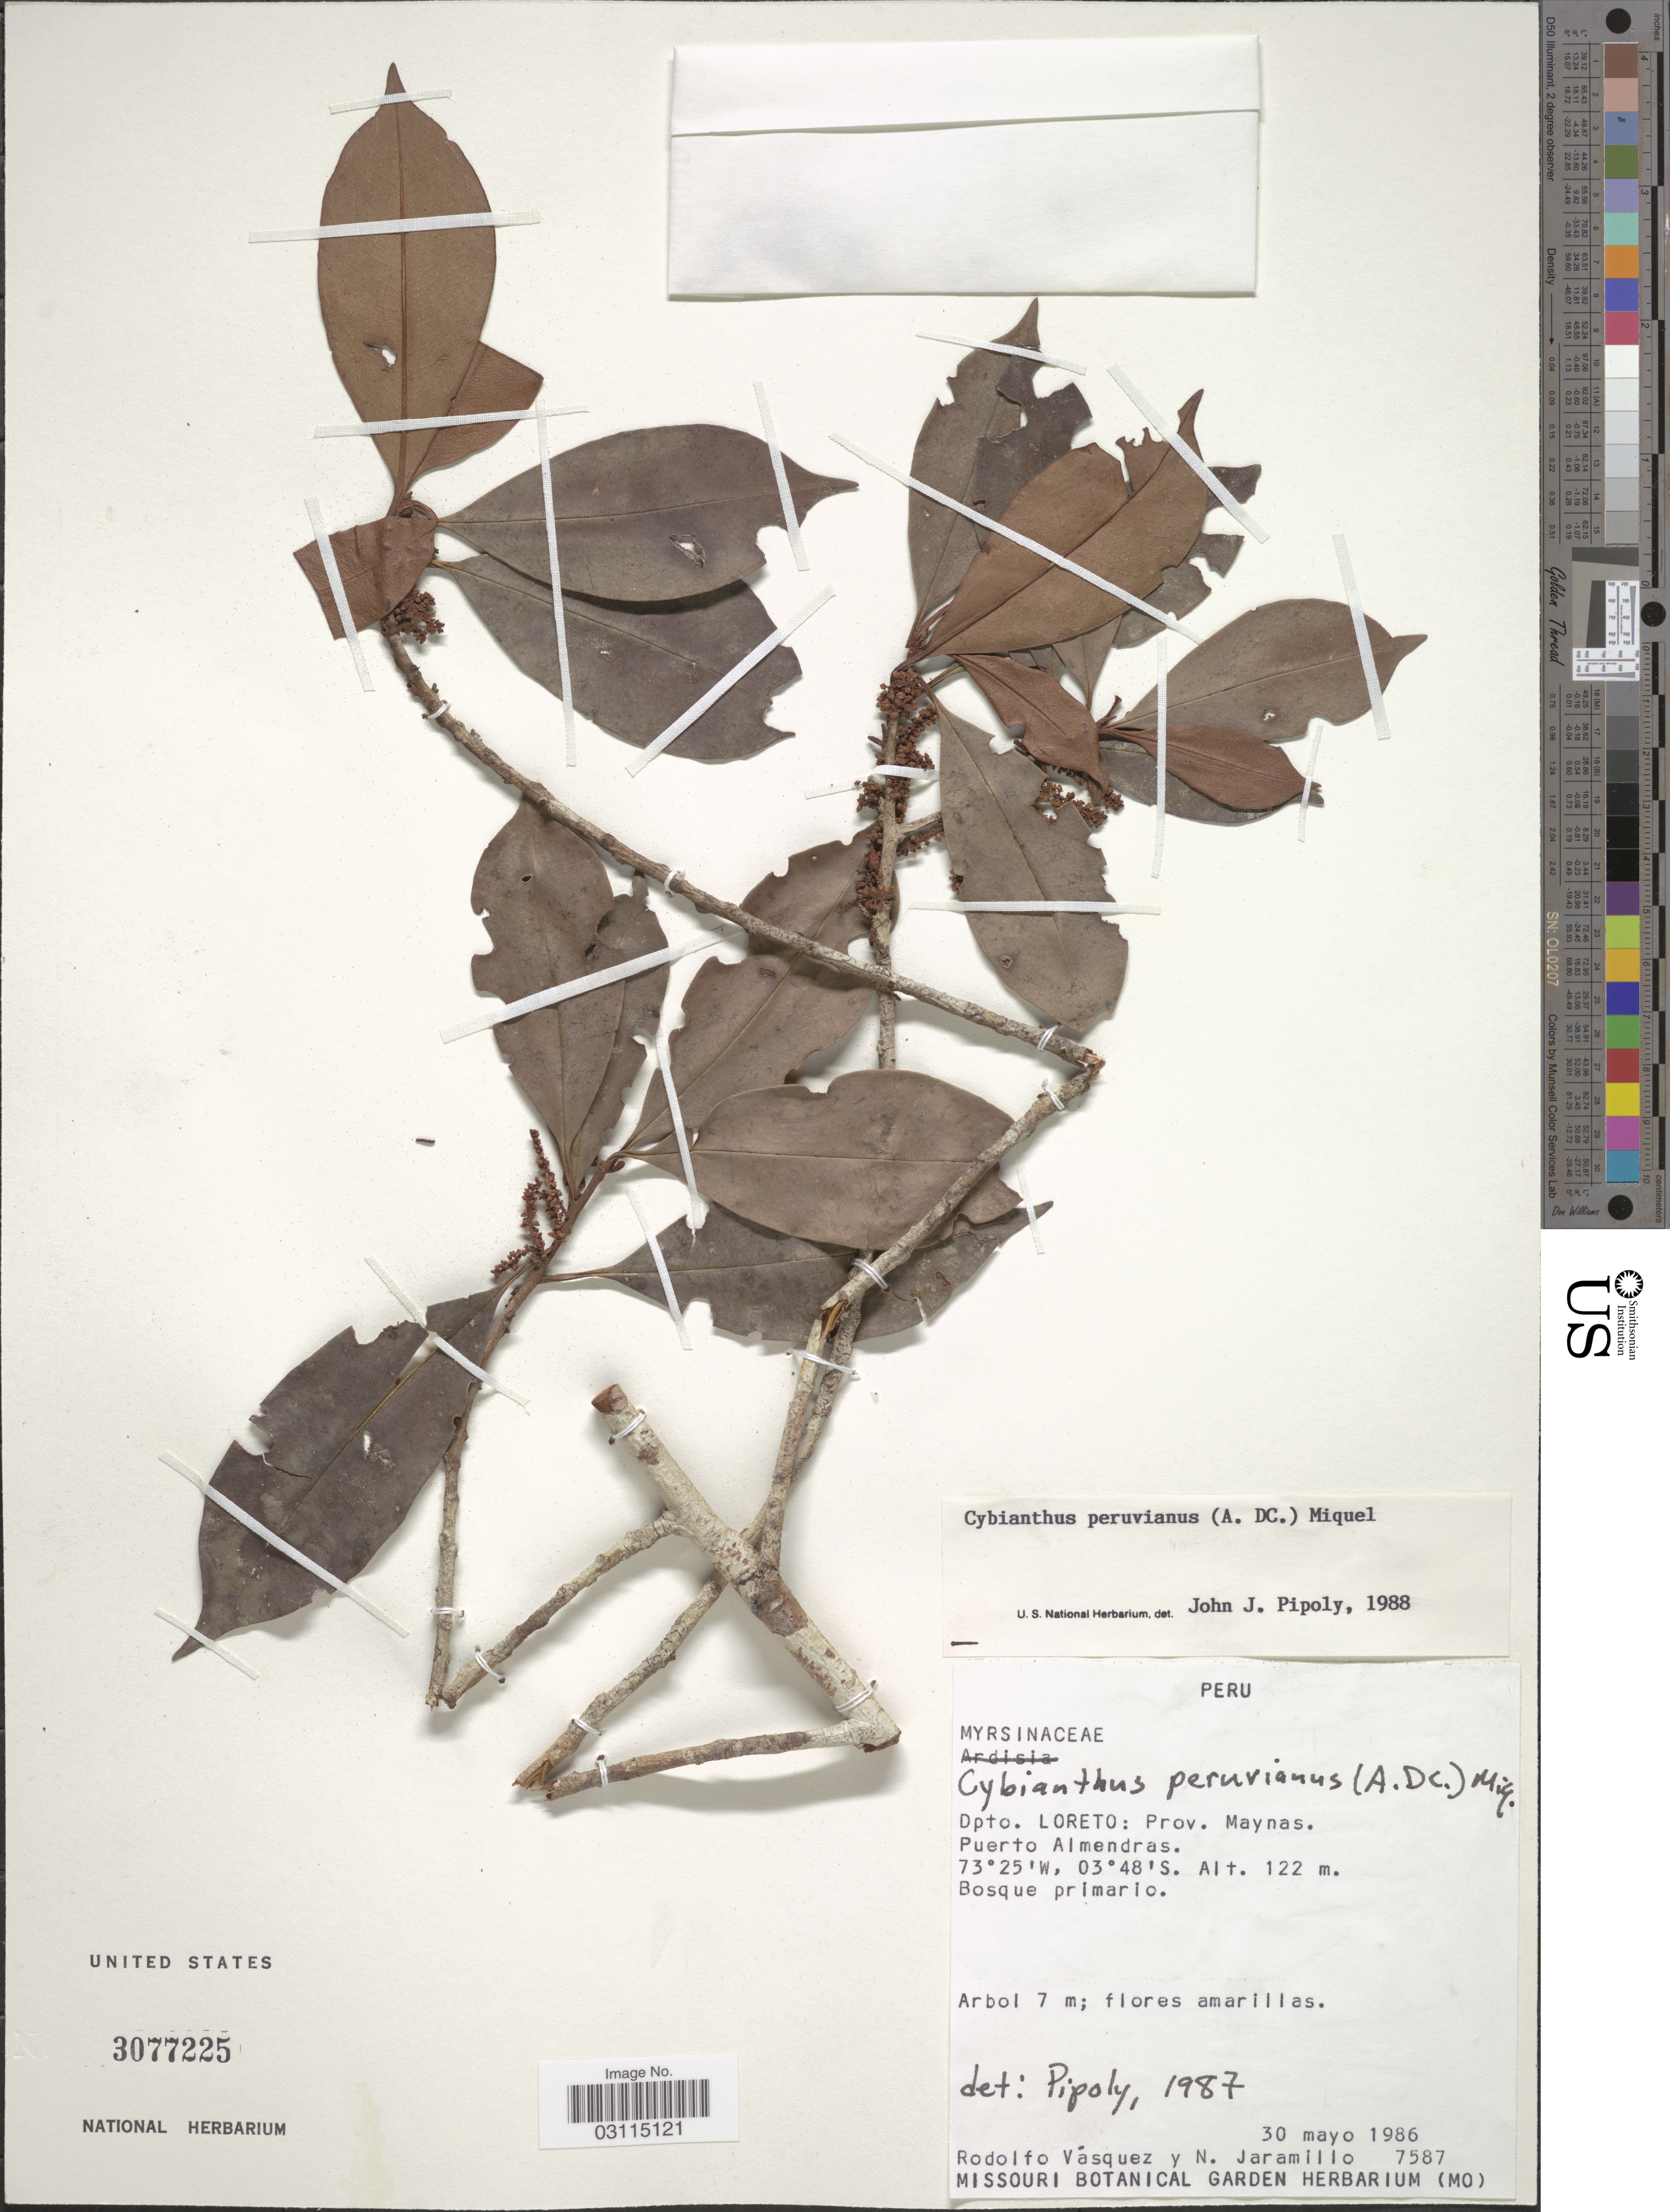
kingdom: Plantae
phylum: Tracheophyta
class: Magnoliopsida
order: Ericales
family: Primulaceae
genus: Cybianthus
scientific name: Cybianthus peruvianus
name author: (A. DC.) Miq.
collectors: R. Vásquez & N. Jaramillo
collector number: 7587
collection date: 1986-05-30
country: Peru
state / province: Loreto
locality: Dpto. Loreto: Prov. Maynas, Puerto Almendras.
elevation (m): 122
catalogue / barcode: US 3077225